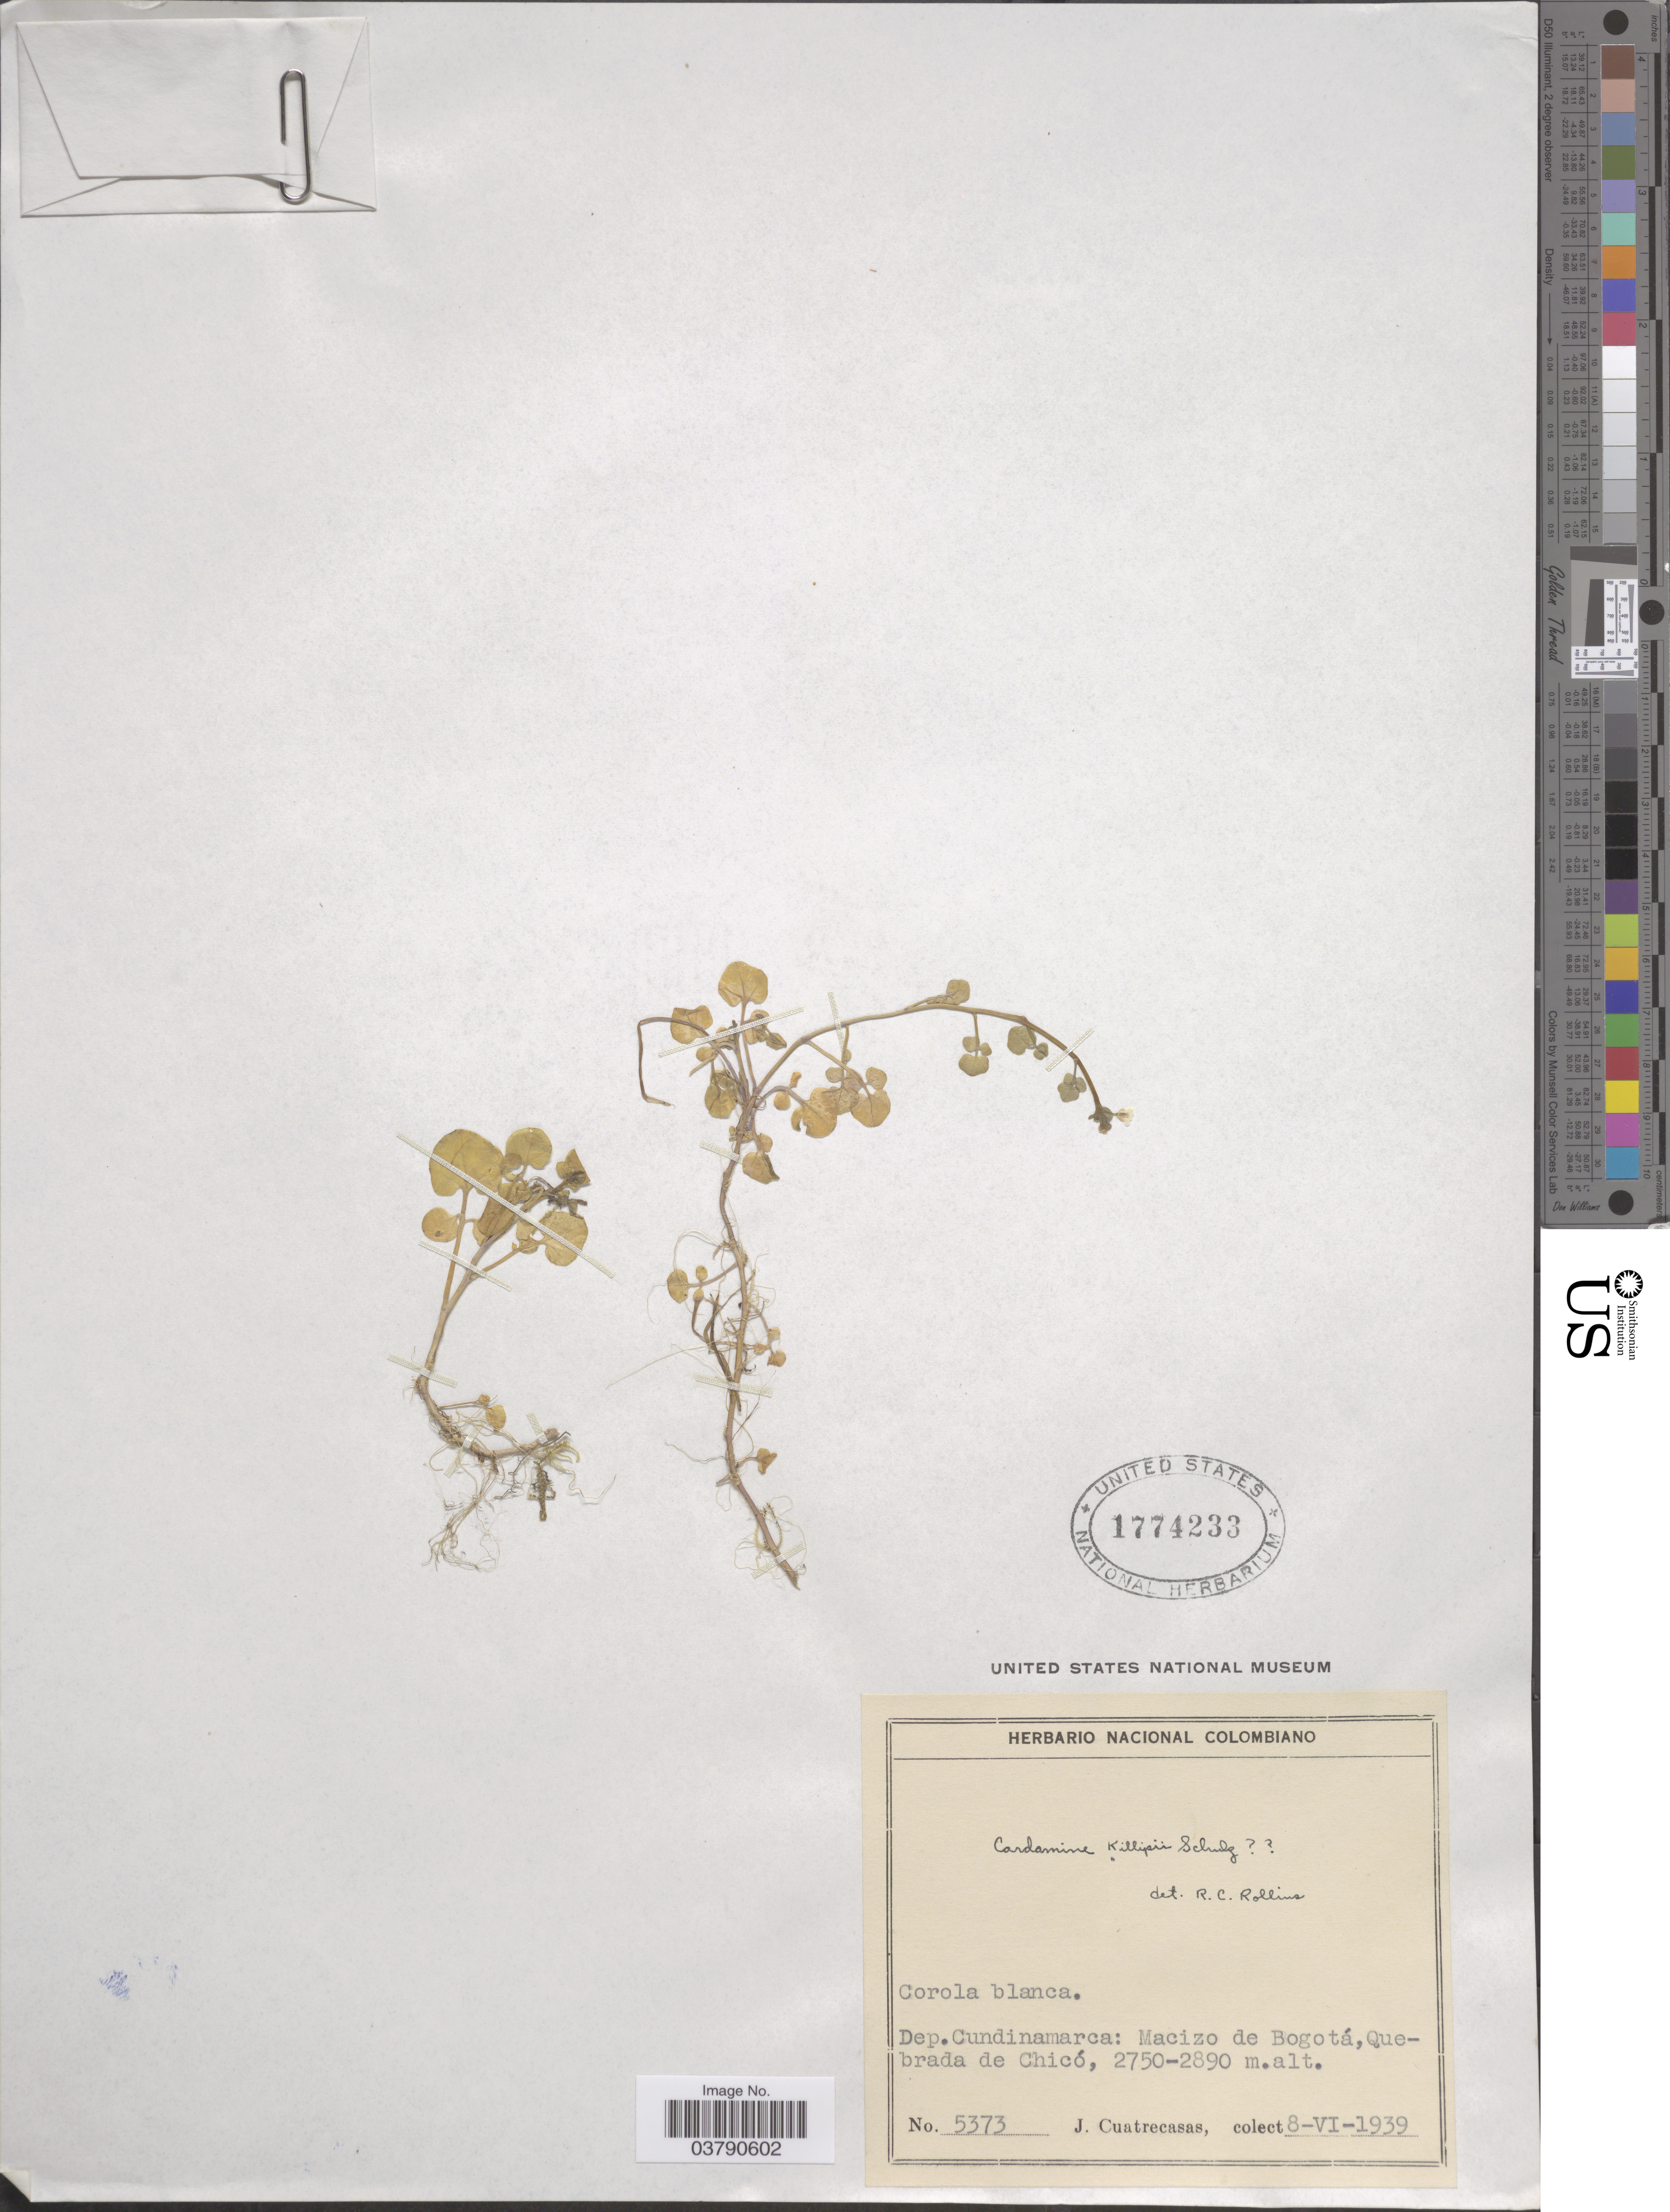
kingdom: Plantae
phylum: Tracheophyta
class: Magnoliopsida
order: Brassicales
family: Brassicaceae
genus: Cardamine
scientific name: Cardamine killipii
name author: O.E. Schulz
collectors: J. Cuatrecasas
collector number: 5373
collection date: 1939-06-08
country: Colombia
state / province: Cundinamarca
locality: Dep. Cundinamarca: Macizo de Bogotá, Quebrada de Chicó.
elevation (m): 2750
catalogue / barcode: US 1774233